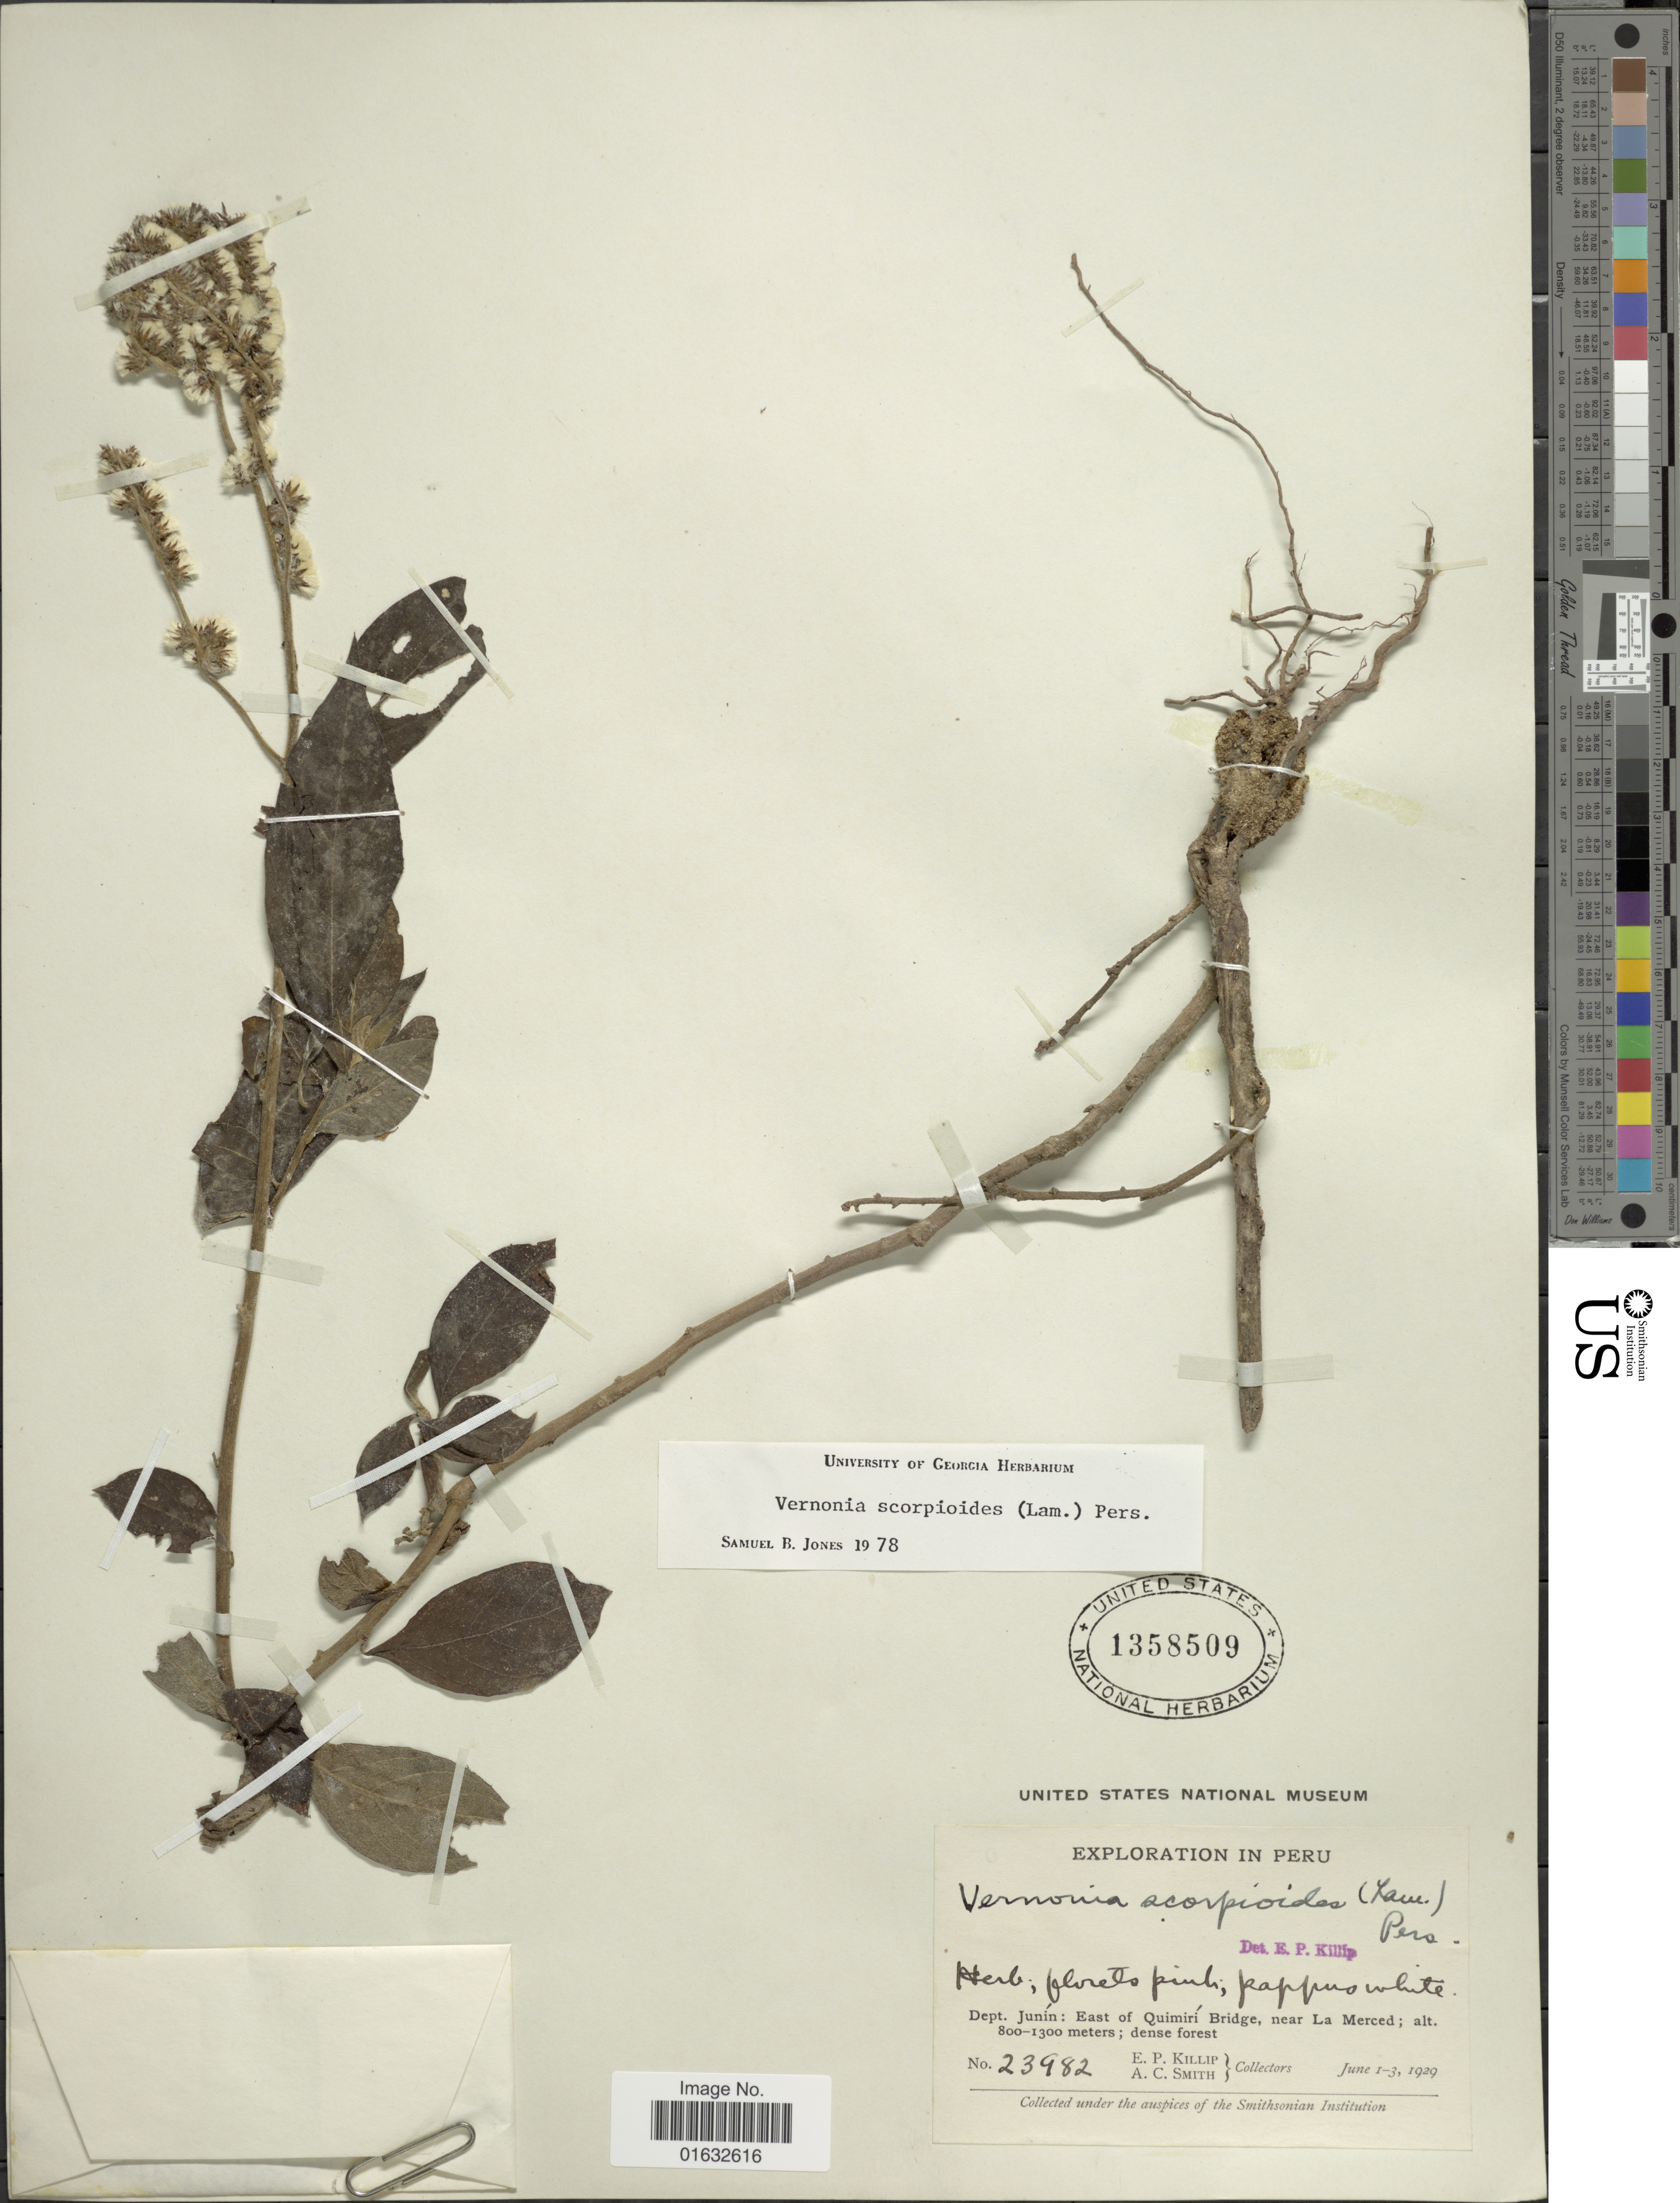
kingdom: Plantae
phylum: Tracheophyta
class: Magnoliopsida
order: Asterales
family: Asteraceae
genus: Cyrtocymura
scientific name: Cyrtocymura scorpioides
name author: (Lam.) H. Rob.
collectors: E. P. Killip & A. C. Smith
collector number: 23982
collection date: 1929-06-01/1929-06-03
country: Peru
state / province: Junín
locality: East of Quimiri Bridge, near La Merced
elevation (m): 800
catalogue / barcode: US 1358509